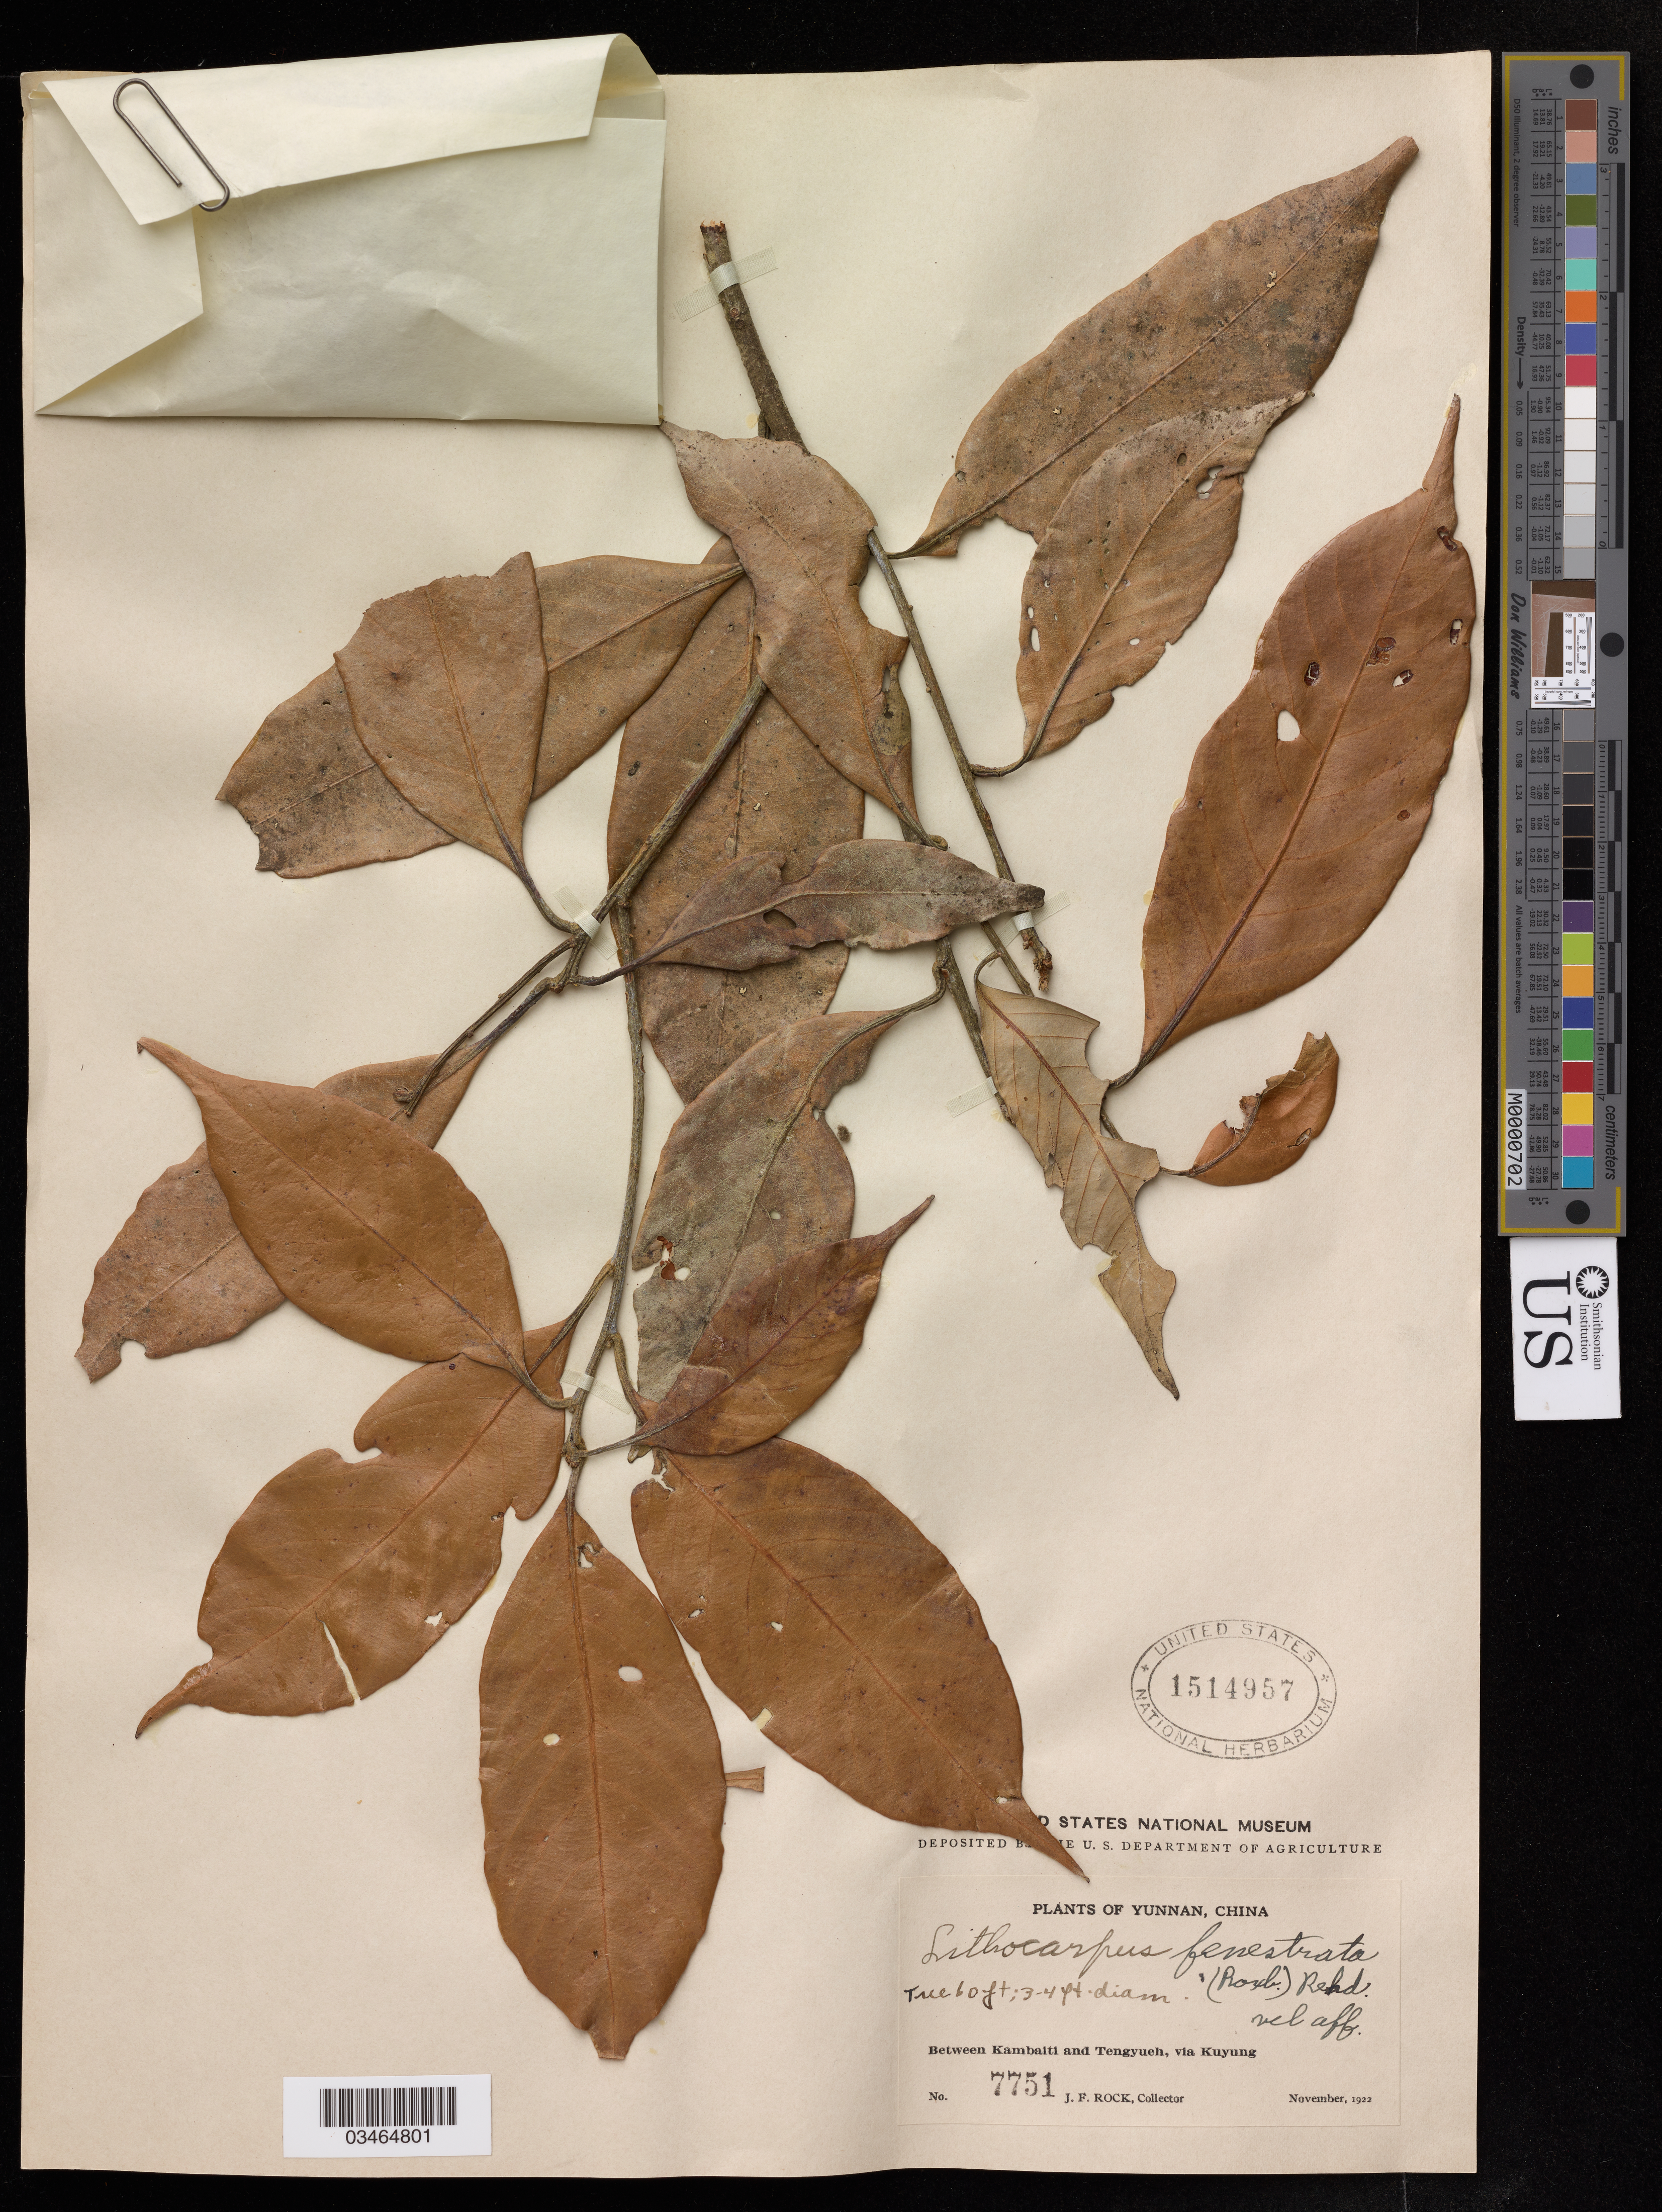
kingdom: Plantae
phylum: Tracheophyta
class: Magnoliopsida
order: Fagales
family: Fagaceae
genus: Lithocarpus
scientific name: Lithocarpus fenestrata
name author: (Roxb.) Rehder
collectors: J. Rock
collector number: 7751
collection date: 1922-11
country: China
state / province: Yunnan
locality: Between Kambaiti and Tengyueh, via Kuyung.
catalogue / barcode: US 1514957